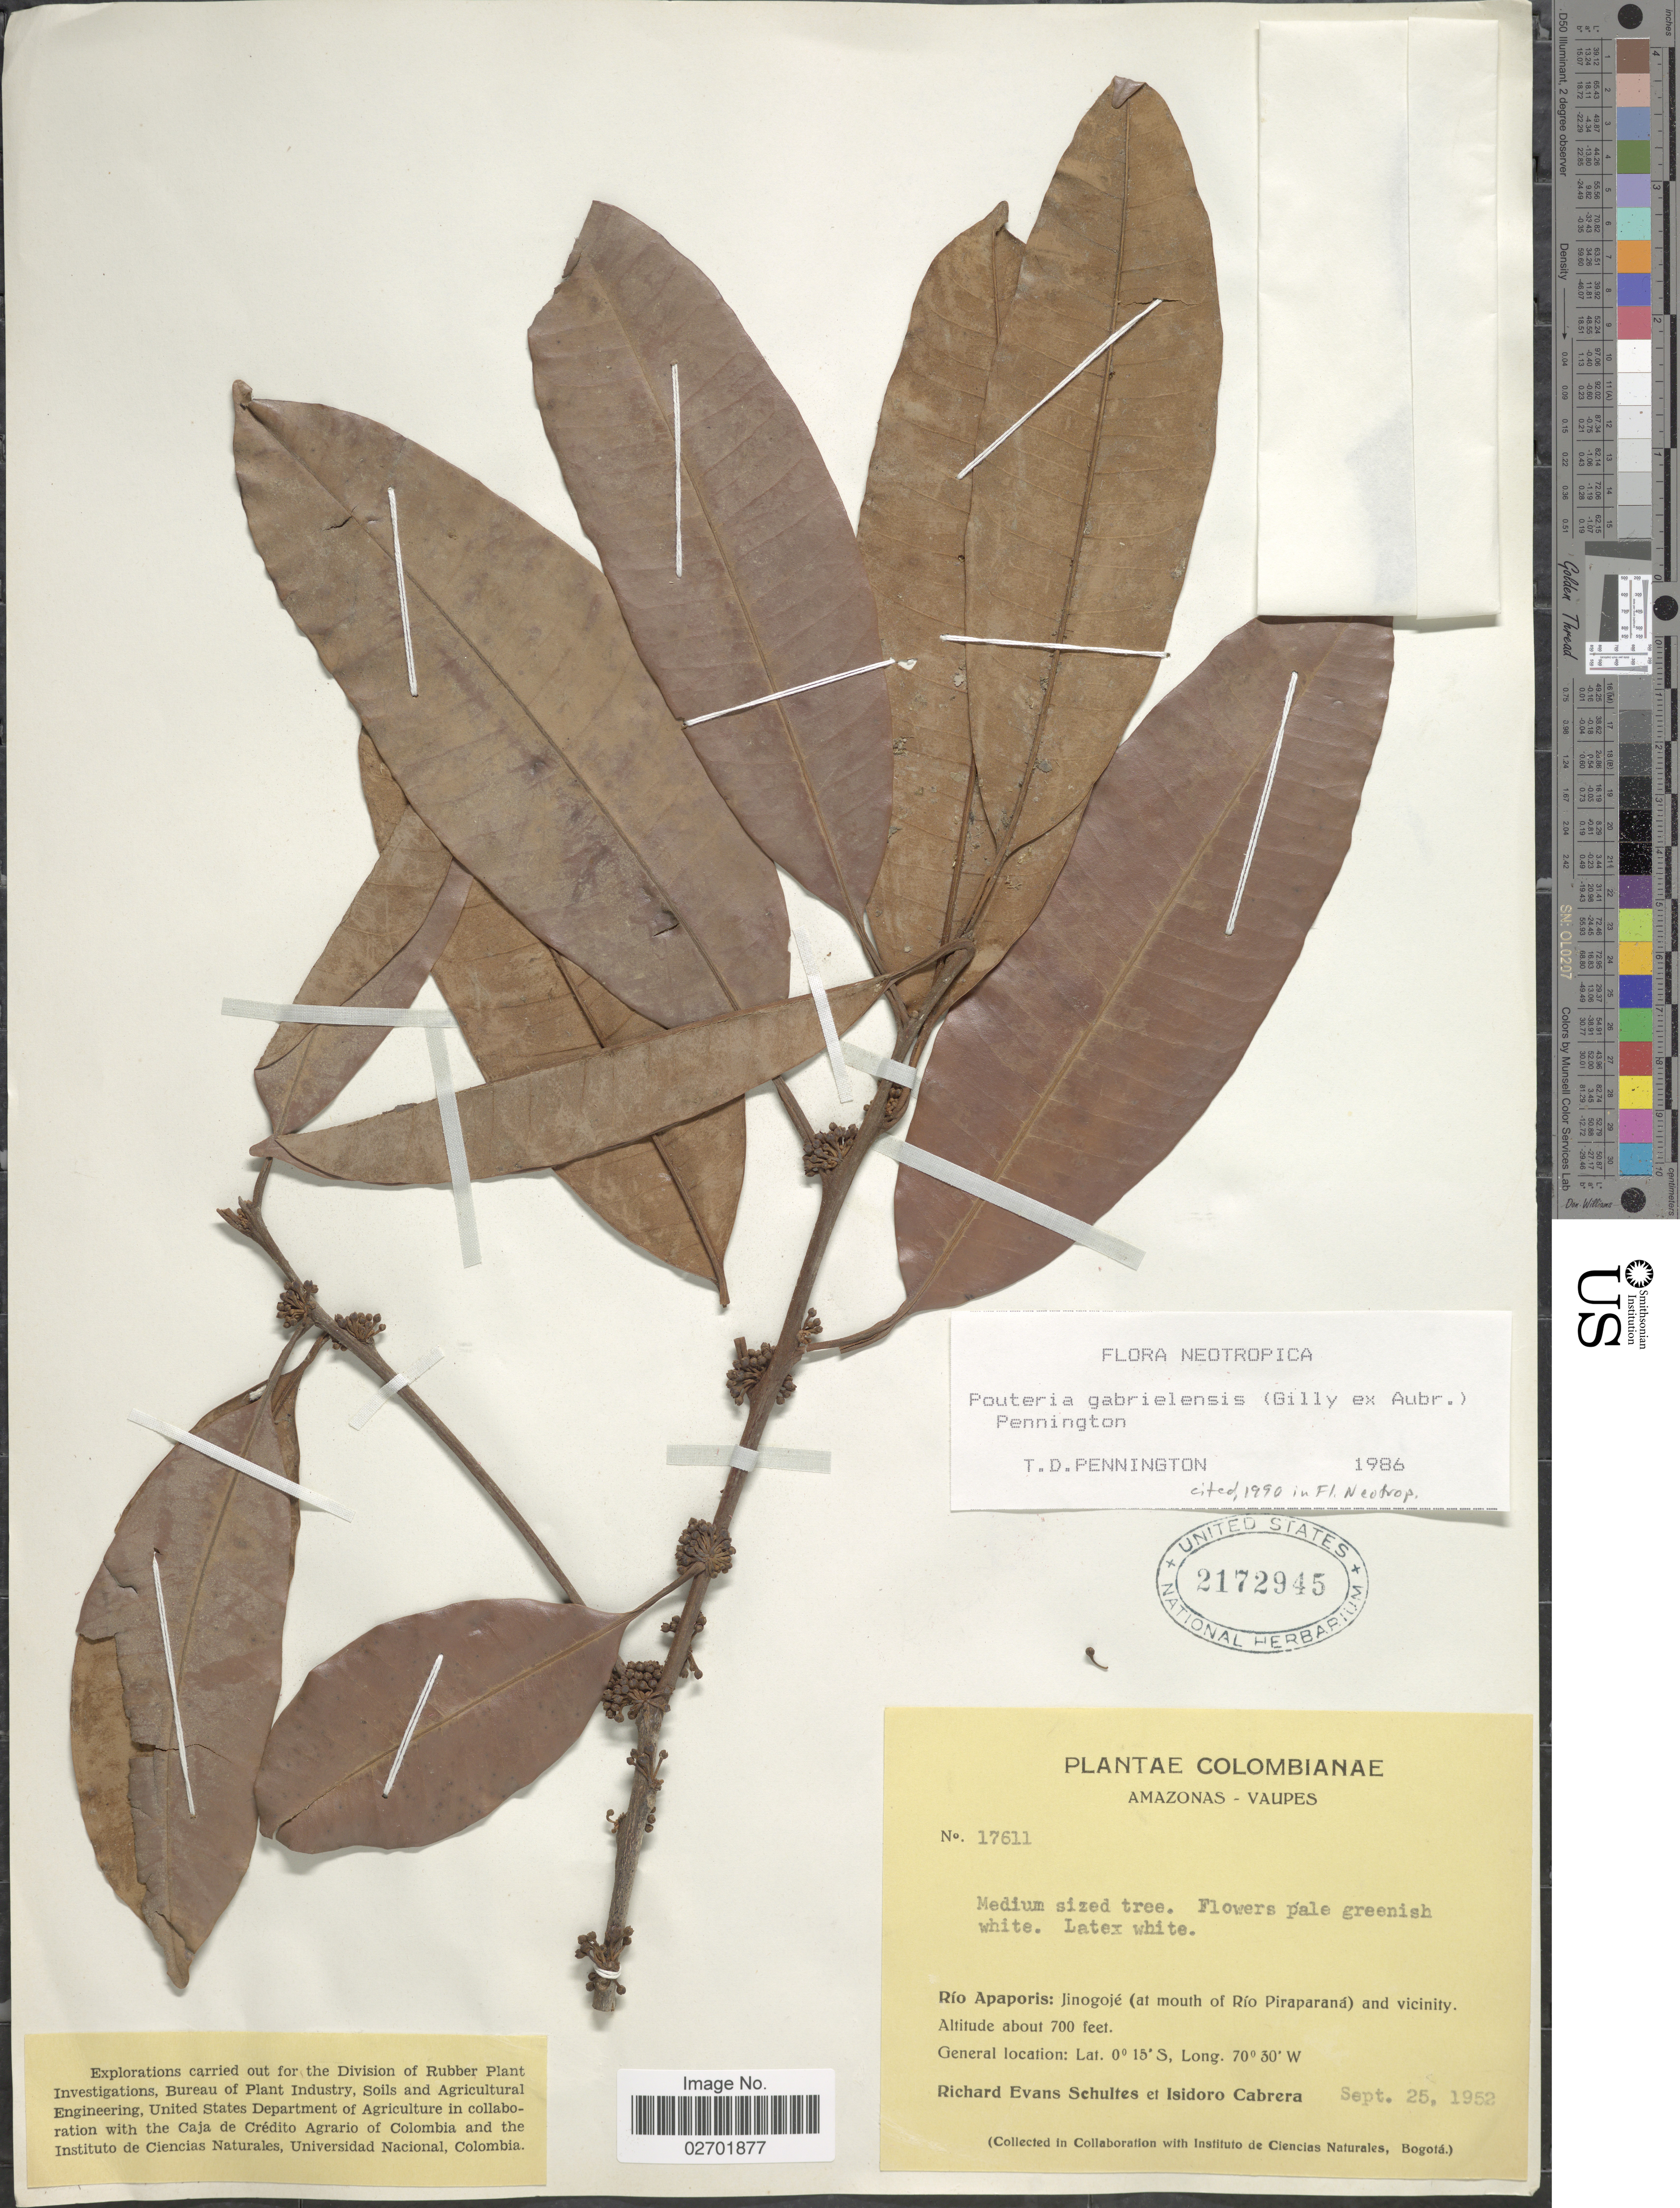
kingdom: Plantae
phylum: Tracheophyta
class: Magnoliopsida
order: Ericales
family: Sapotaceae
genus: Pouteria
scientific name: Pouteria gabrielensis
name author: (Gilly ex Aubrév.) T.D. Penn.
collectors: R. E. Schultes & I. Cabrera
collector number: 17611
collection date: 1952-09-25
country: Colombia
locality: Amazonas - Vaupes, Rio Apaporis: Jinogoje (at mouth of Rio Piraparana) and Vicinity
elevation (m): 213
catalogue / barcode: US 2172945